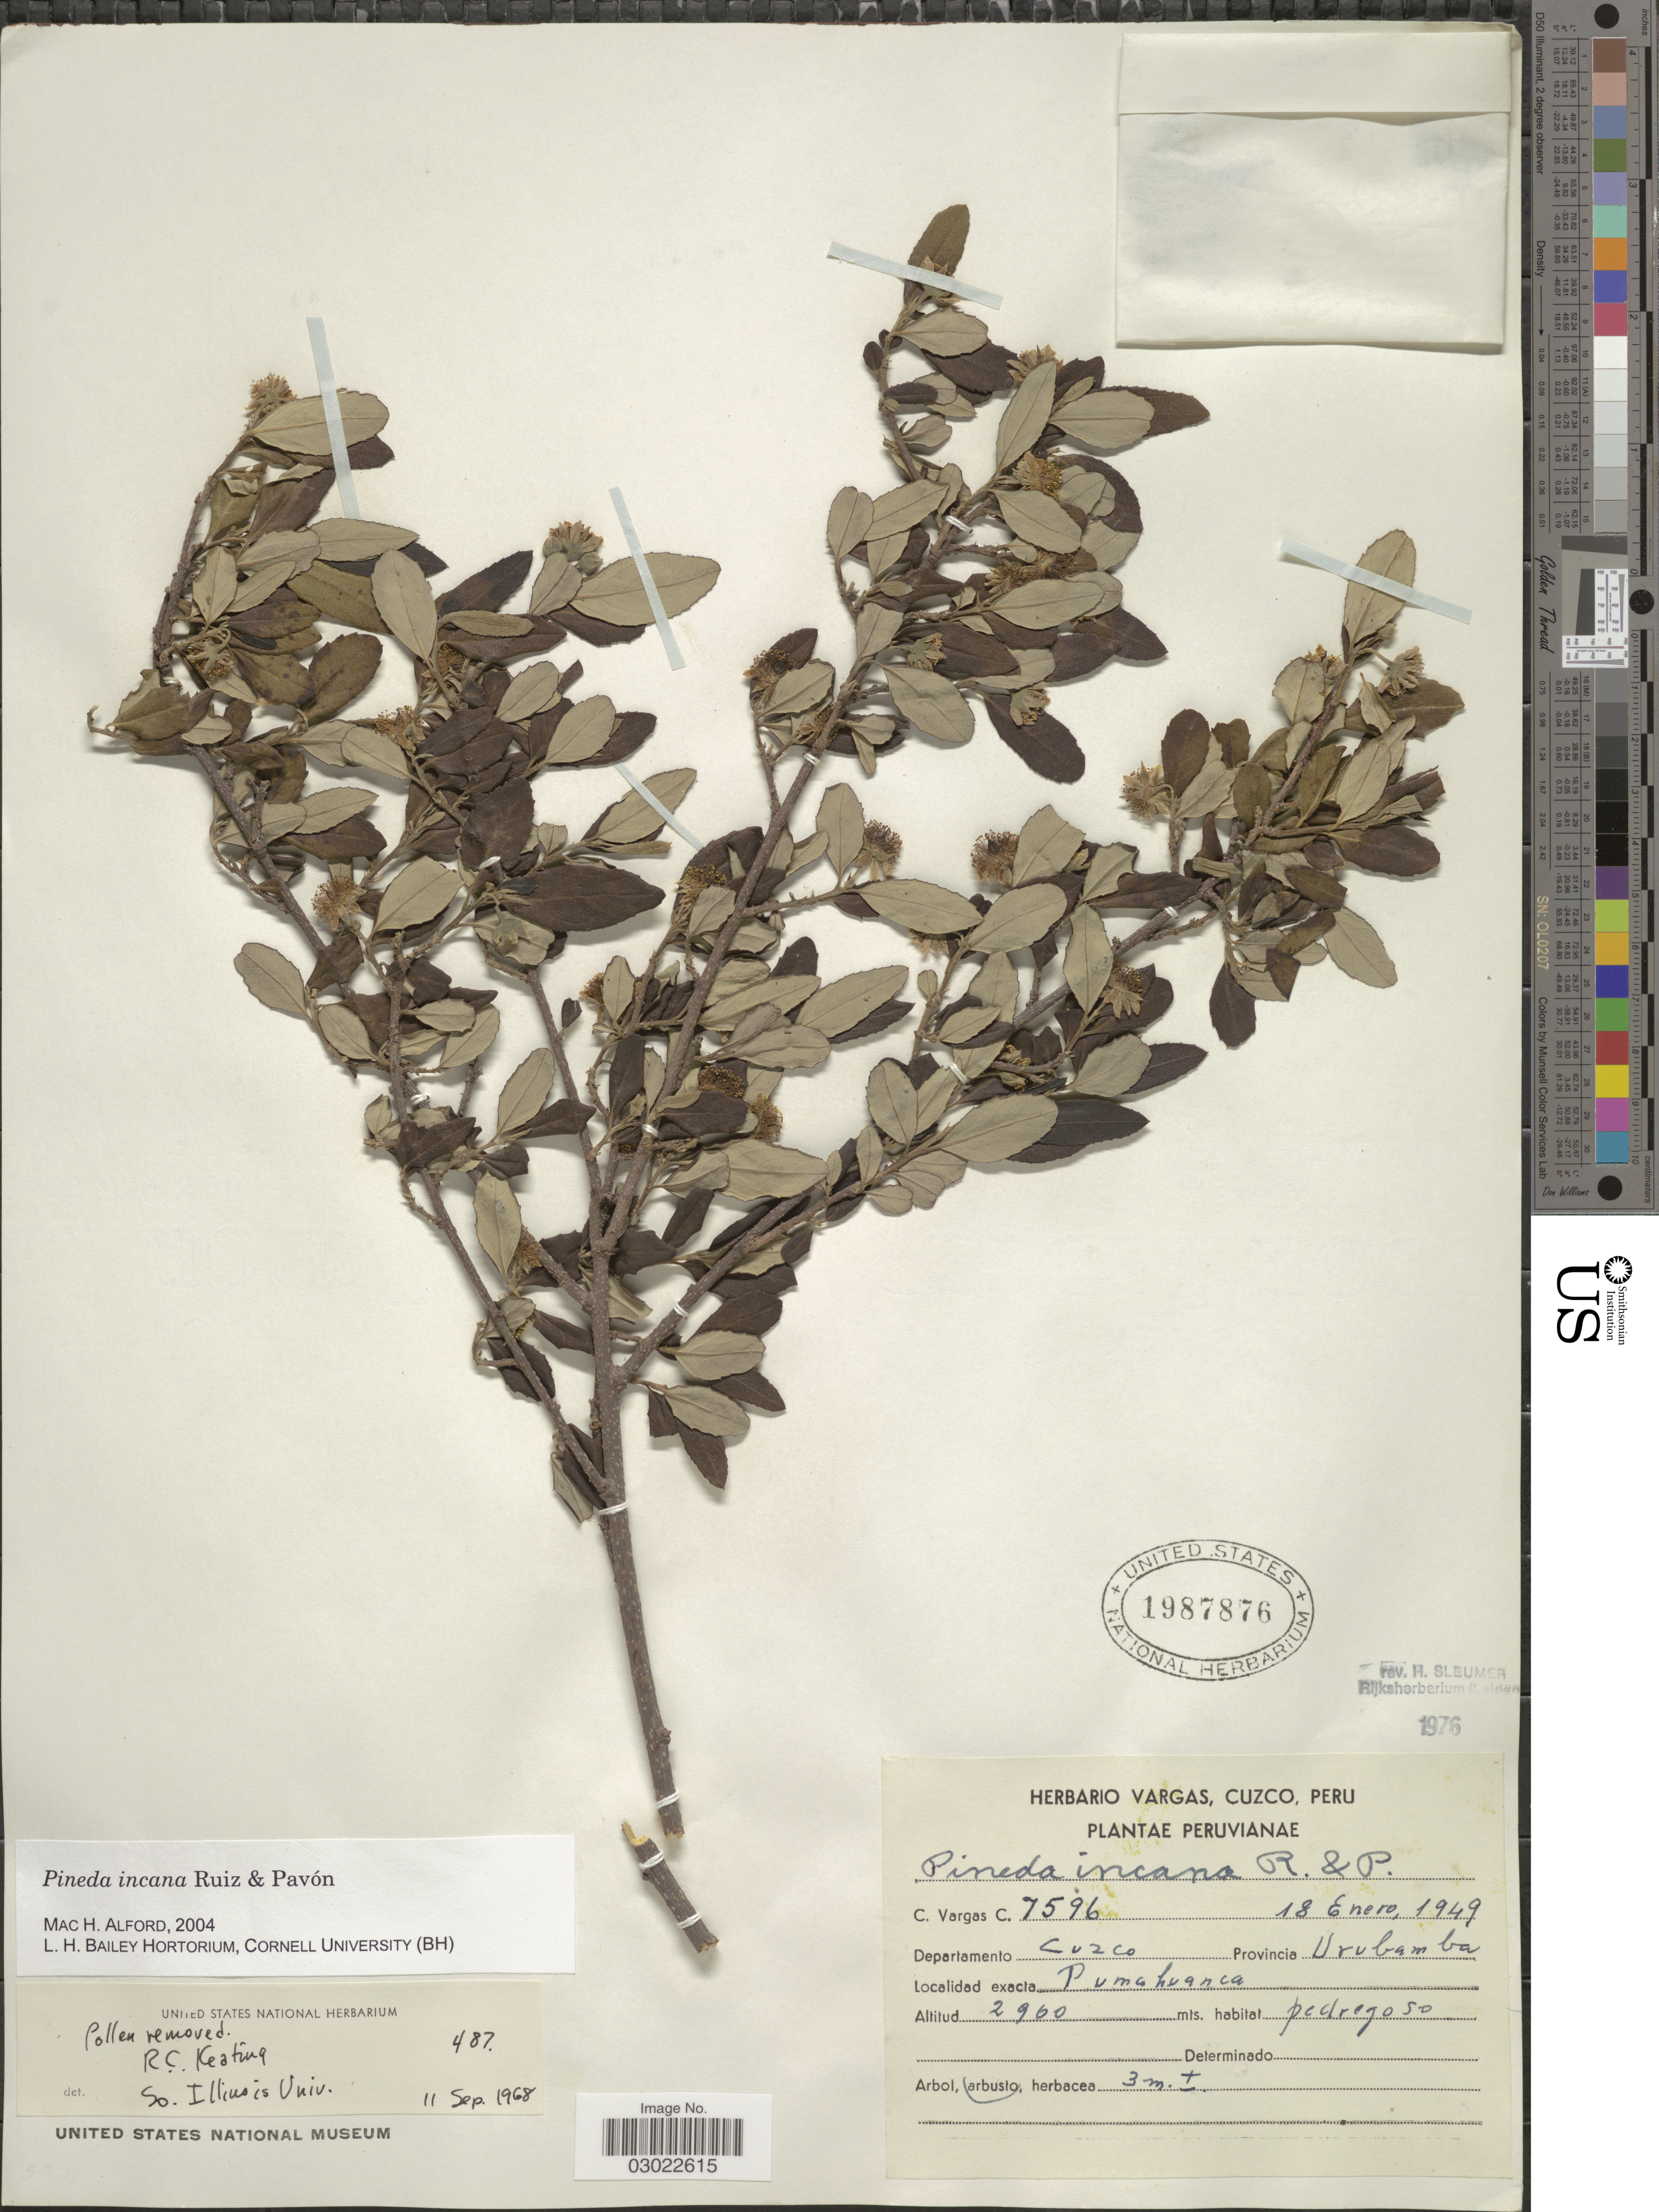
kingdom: Plantae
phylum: Tracheophyta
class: Magnoliopsida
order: Malpighiales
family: Salicaceae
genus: Pineda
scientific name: Pineda incana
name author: Ruiz & Pav.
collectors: C. Vargas Calderón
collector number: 7596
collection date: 1949-01-18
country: Peru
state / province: Cusco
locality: Departamento Cuzco, Provincia Urubamba. Pumahuanca.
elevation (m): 2960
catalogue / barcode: US 1987876